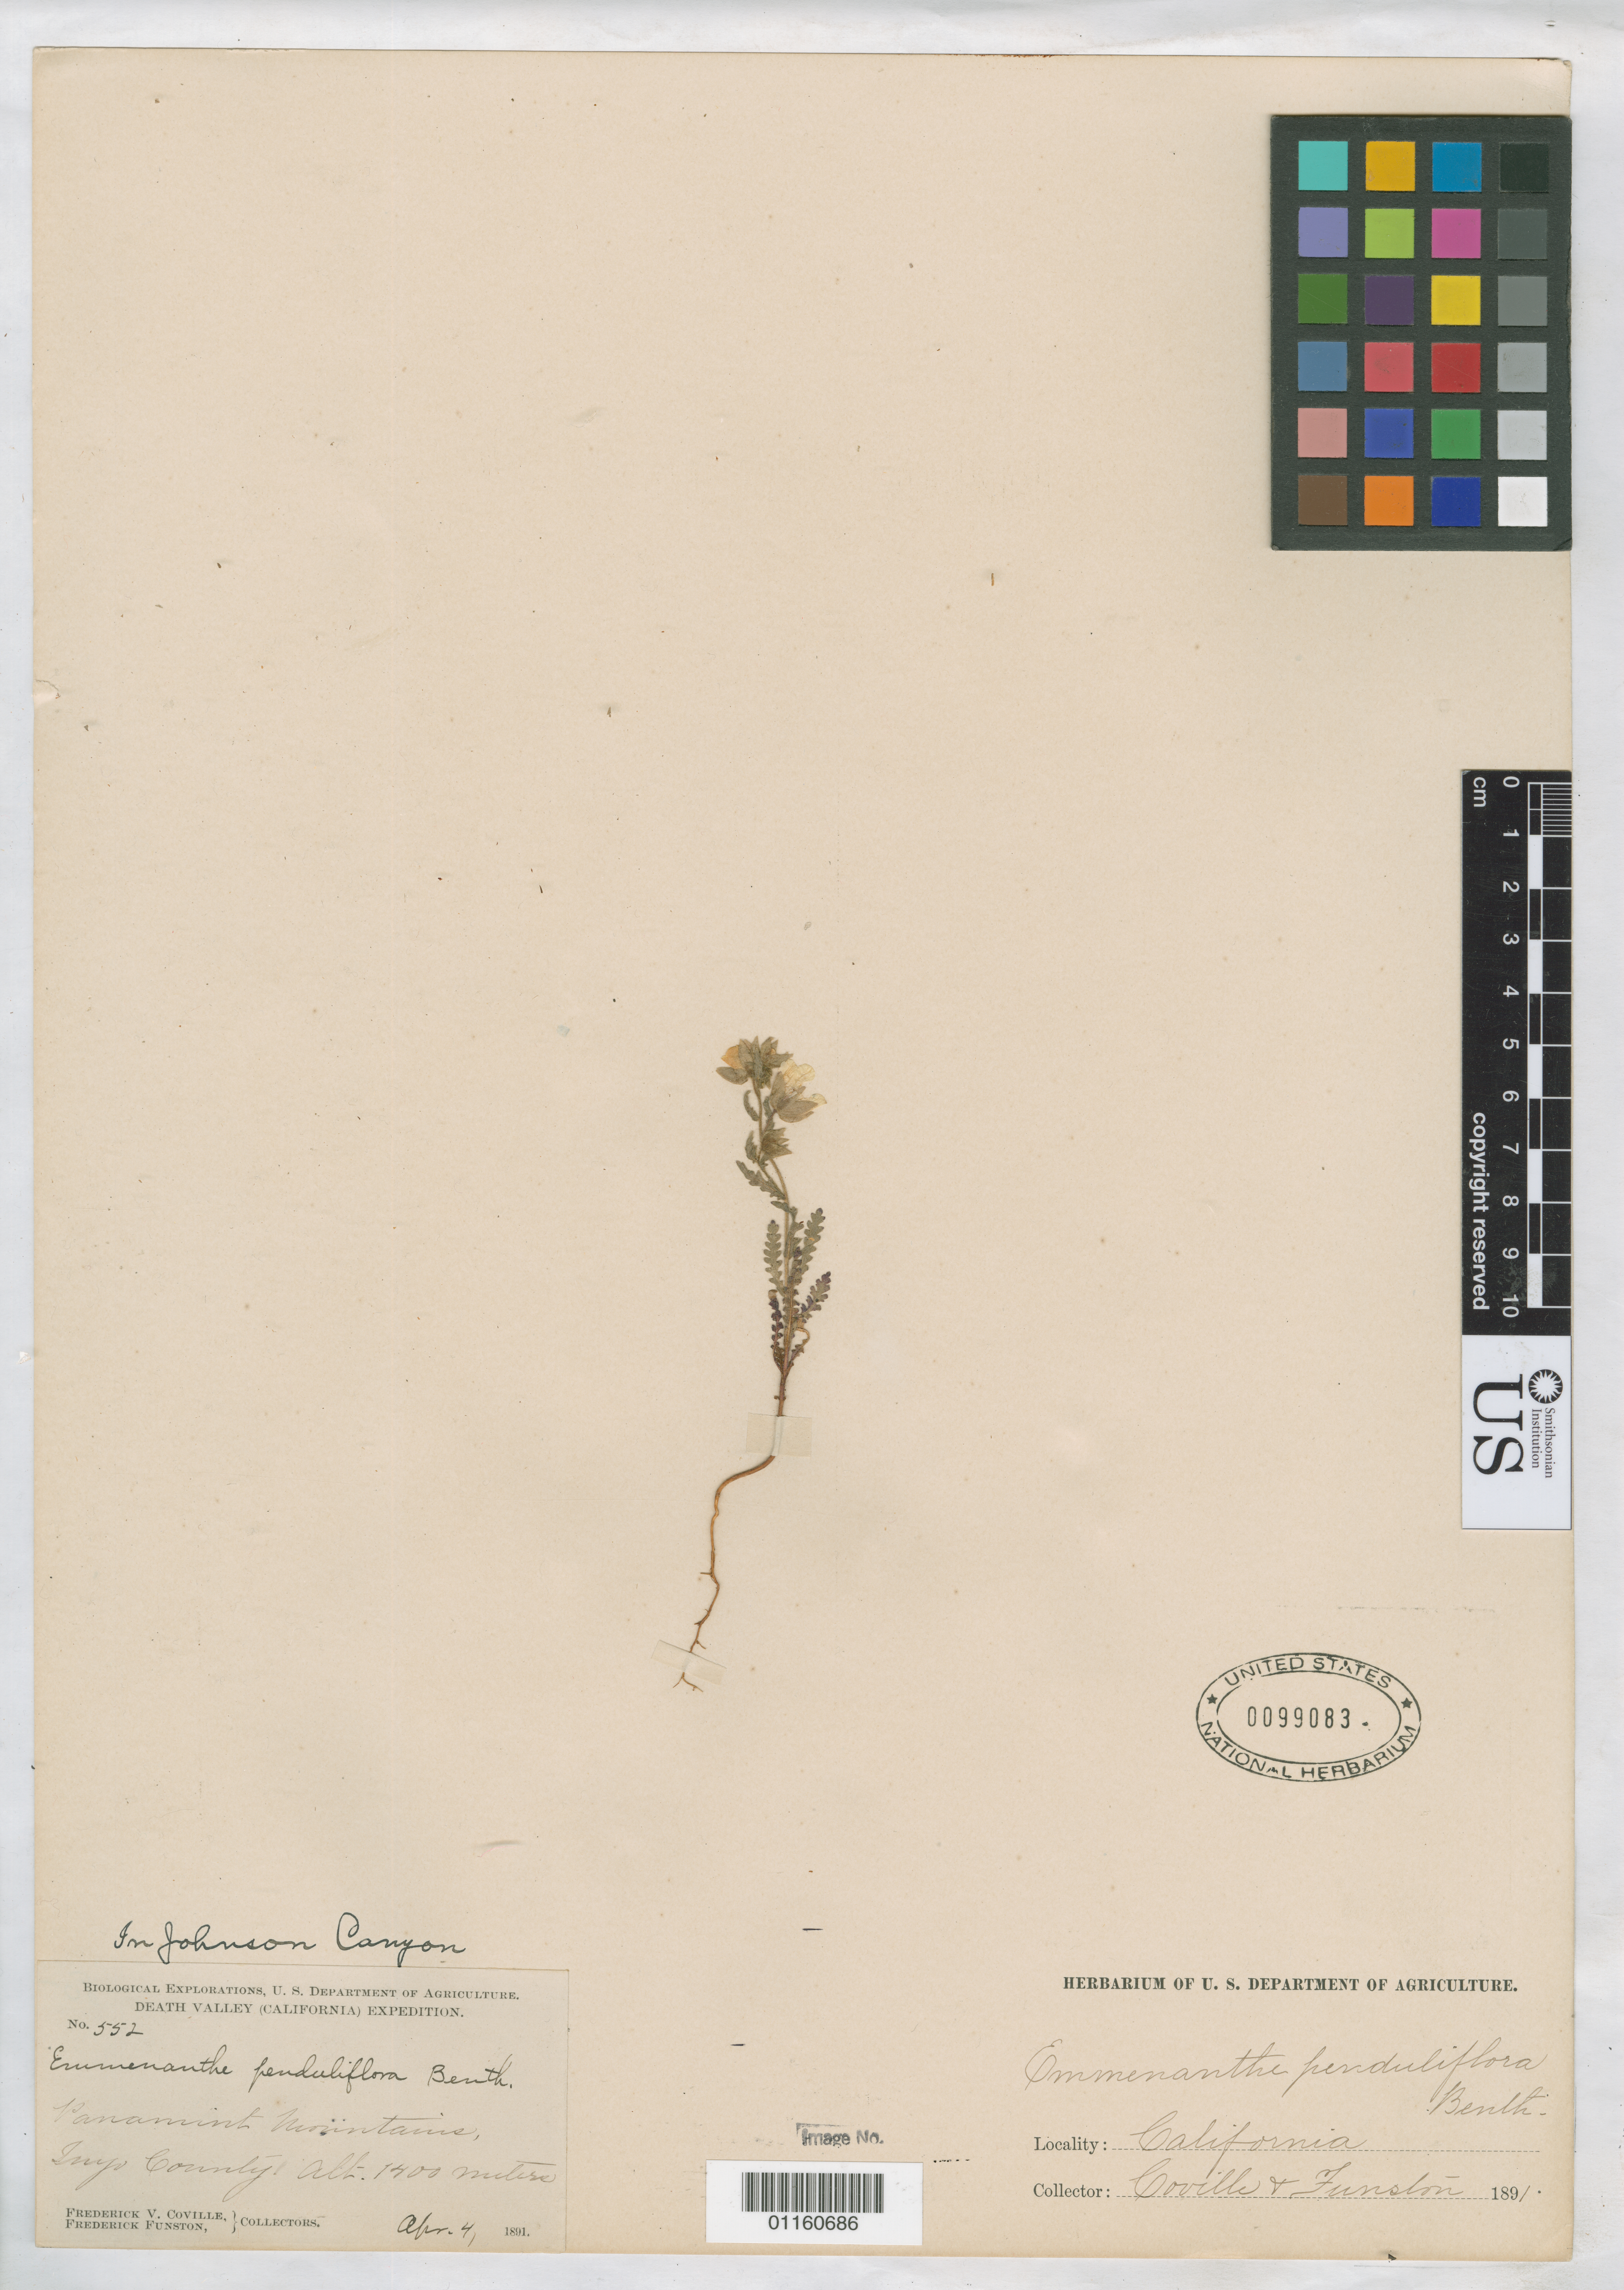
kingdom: Plantae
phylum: Tracheophyta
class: Magnoliopsida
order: Boraginales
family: Hydrophyllaceae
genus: Emmenanthe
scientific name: Emmenanthe penduliflora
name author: Benth.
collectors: F. V. Coville & F. Funston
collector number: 552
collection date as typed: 4 Apr 1891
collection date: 1891-04-04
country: United States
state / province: California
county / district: Inyo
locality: Panamint Mts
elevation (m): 1400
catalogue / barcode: US 99083